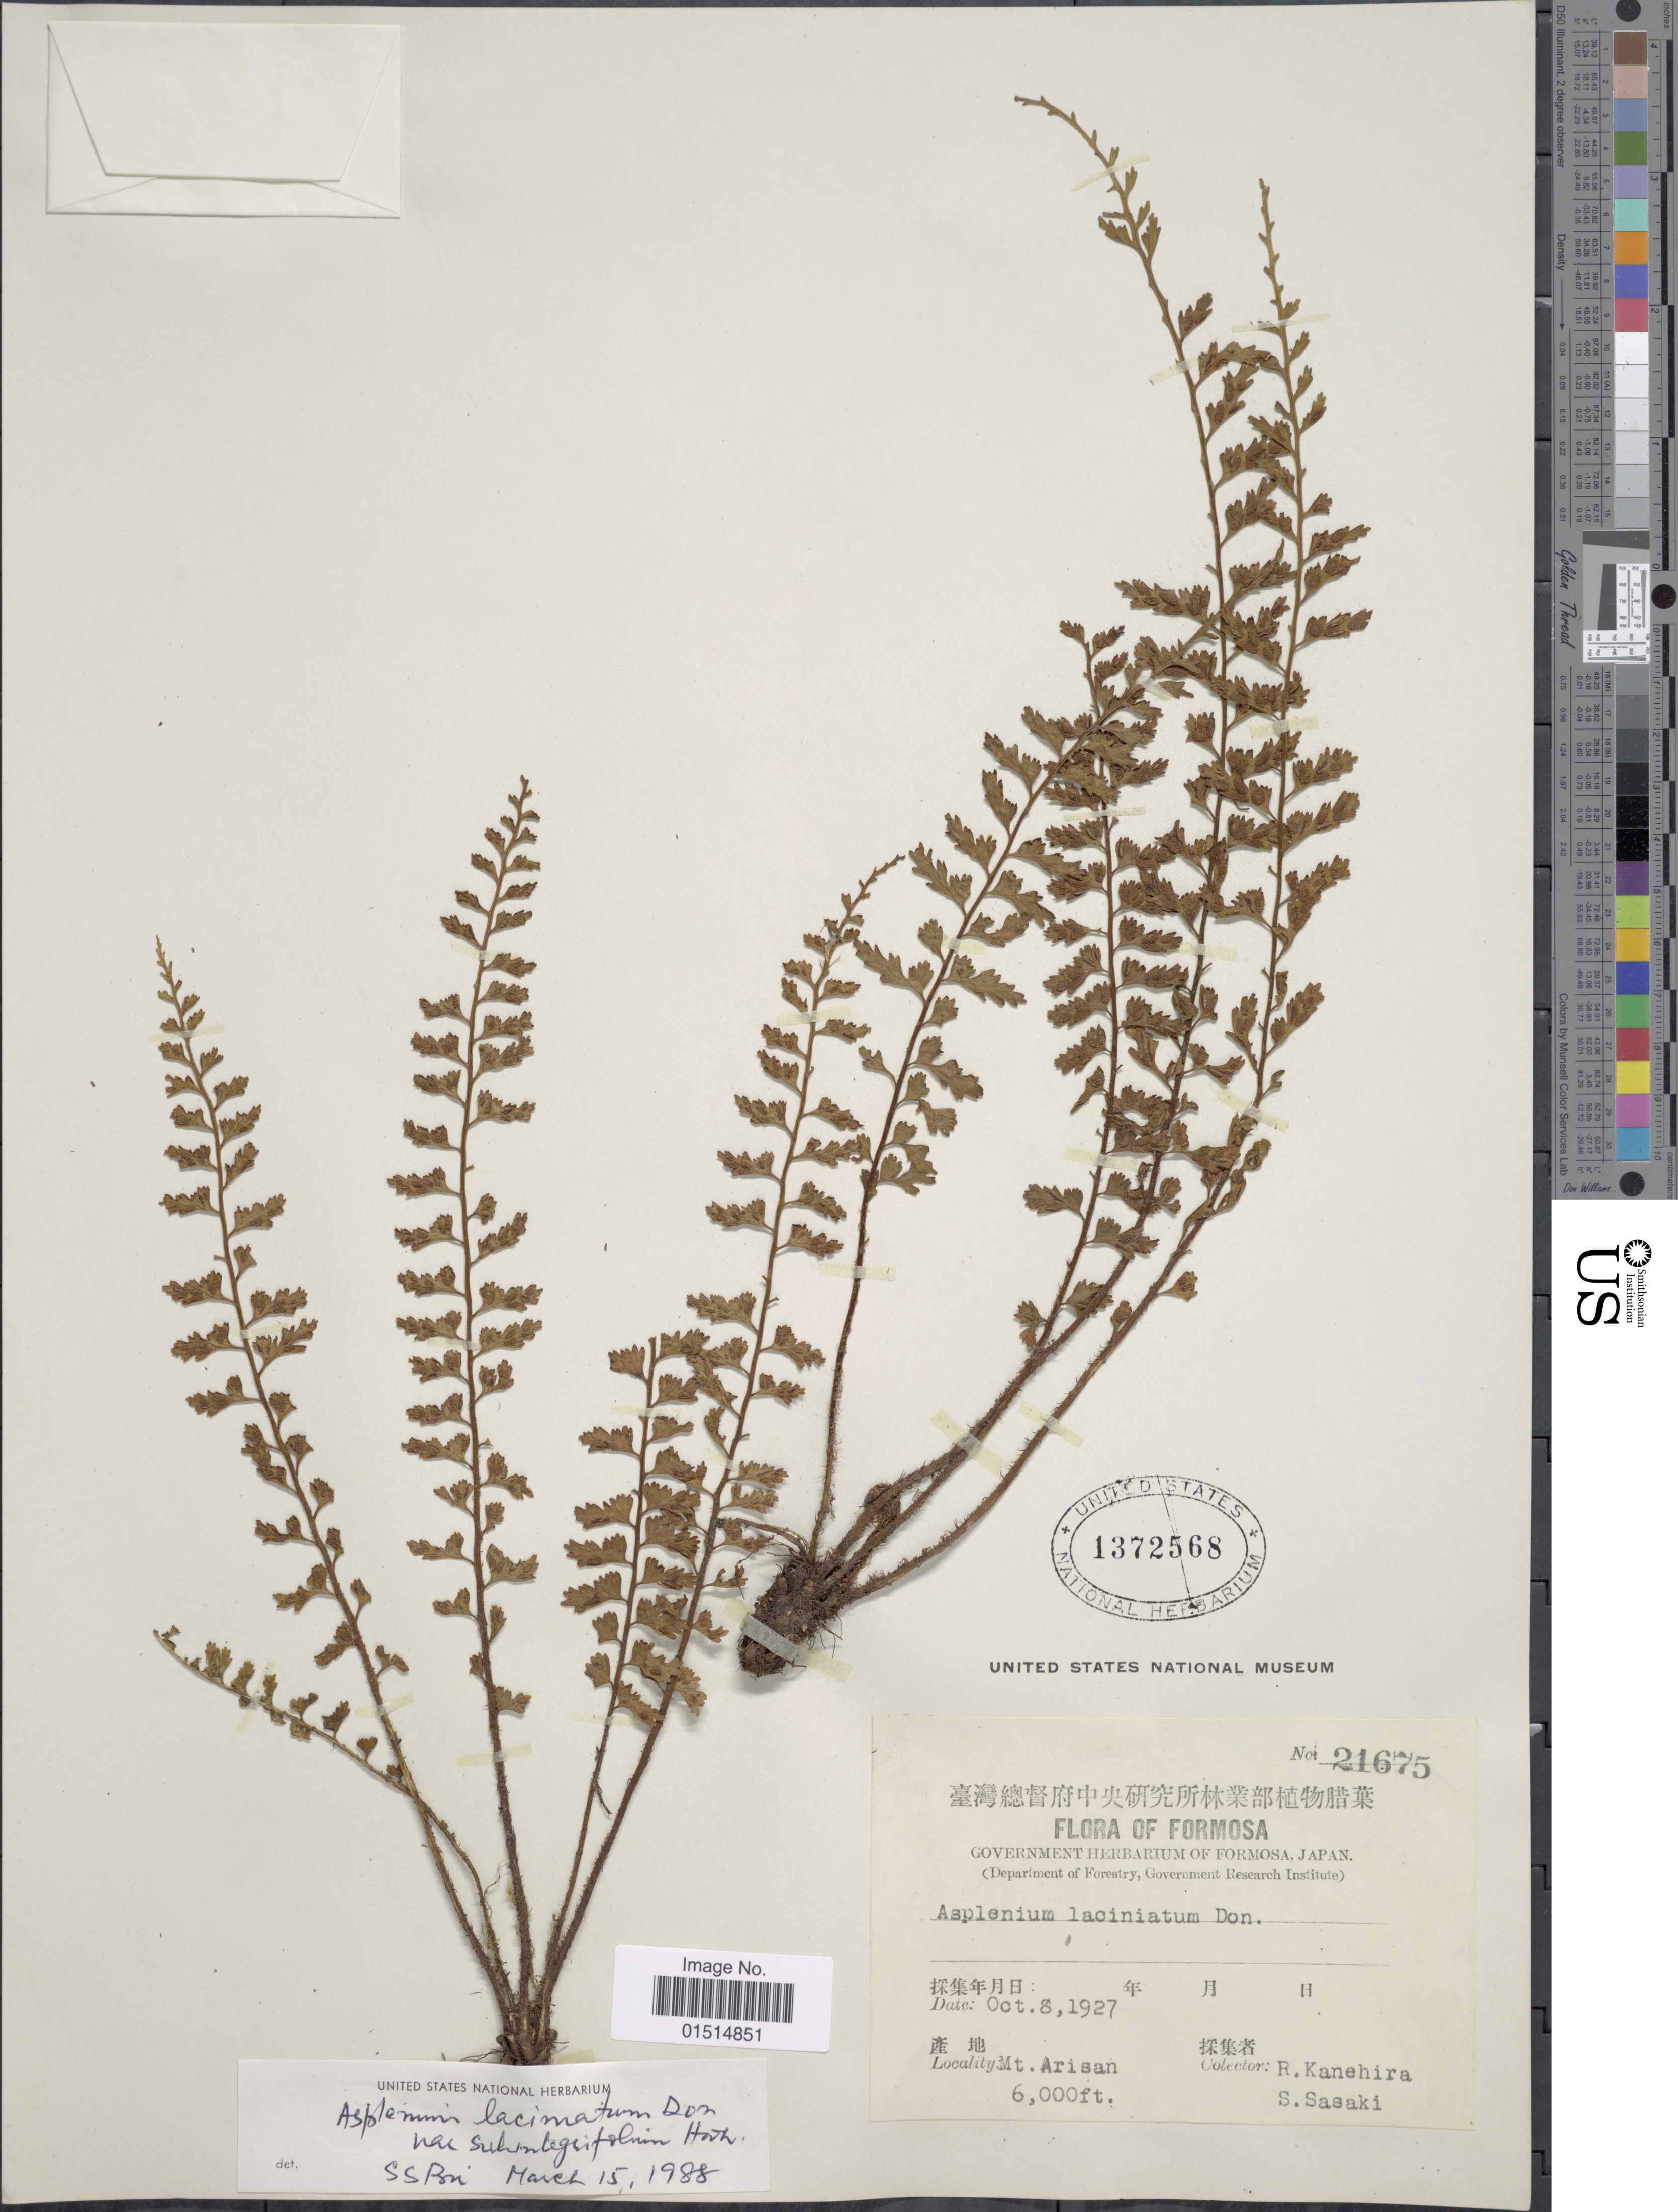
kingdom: Plantae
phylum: Tracheophyta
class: Polypodiopsida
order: Polypodiales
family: Aspleniaceae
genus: Asplenium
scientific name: Asplenium guenzianum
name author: Mett.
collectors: R. Kanehira & S. Sasaki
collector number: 21675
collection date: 1927-10-08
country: Taiwan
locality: Formosa. Mt. Arisan.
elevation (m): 1829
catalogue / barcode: US 1372568